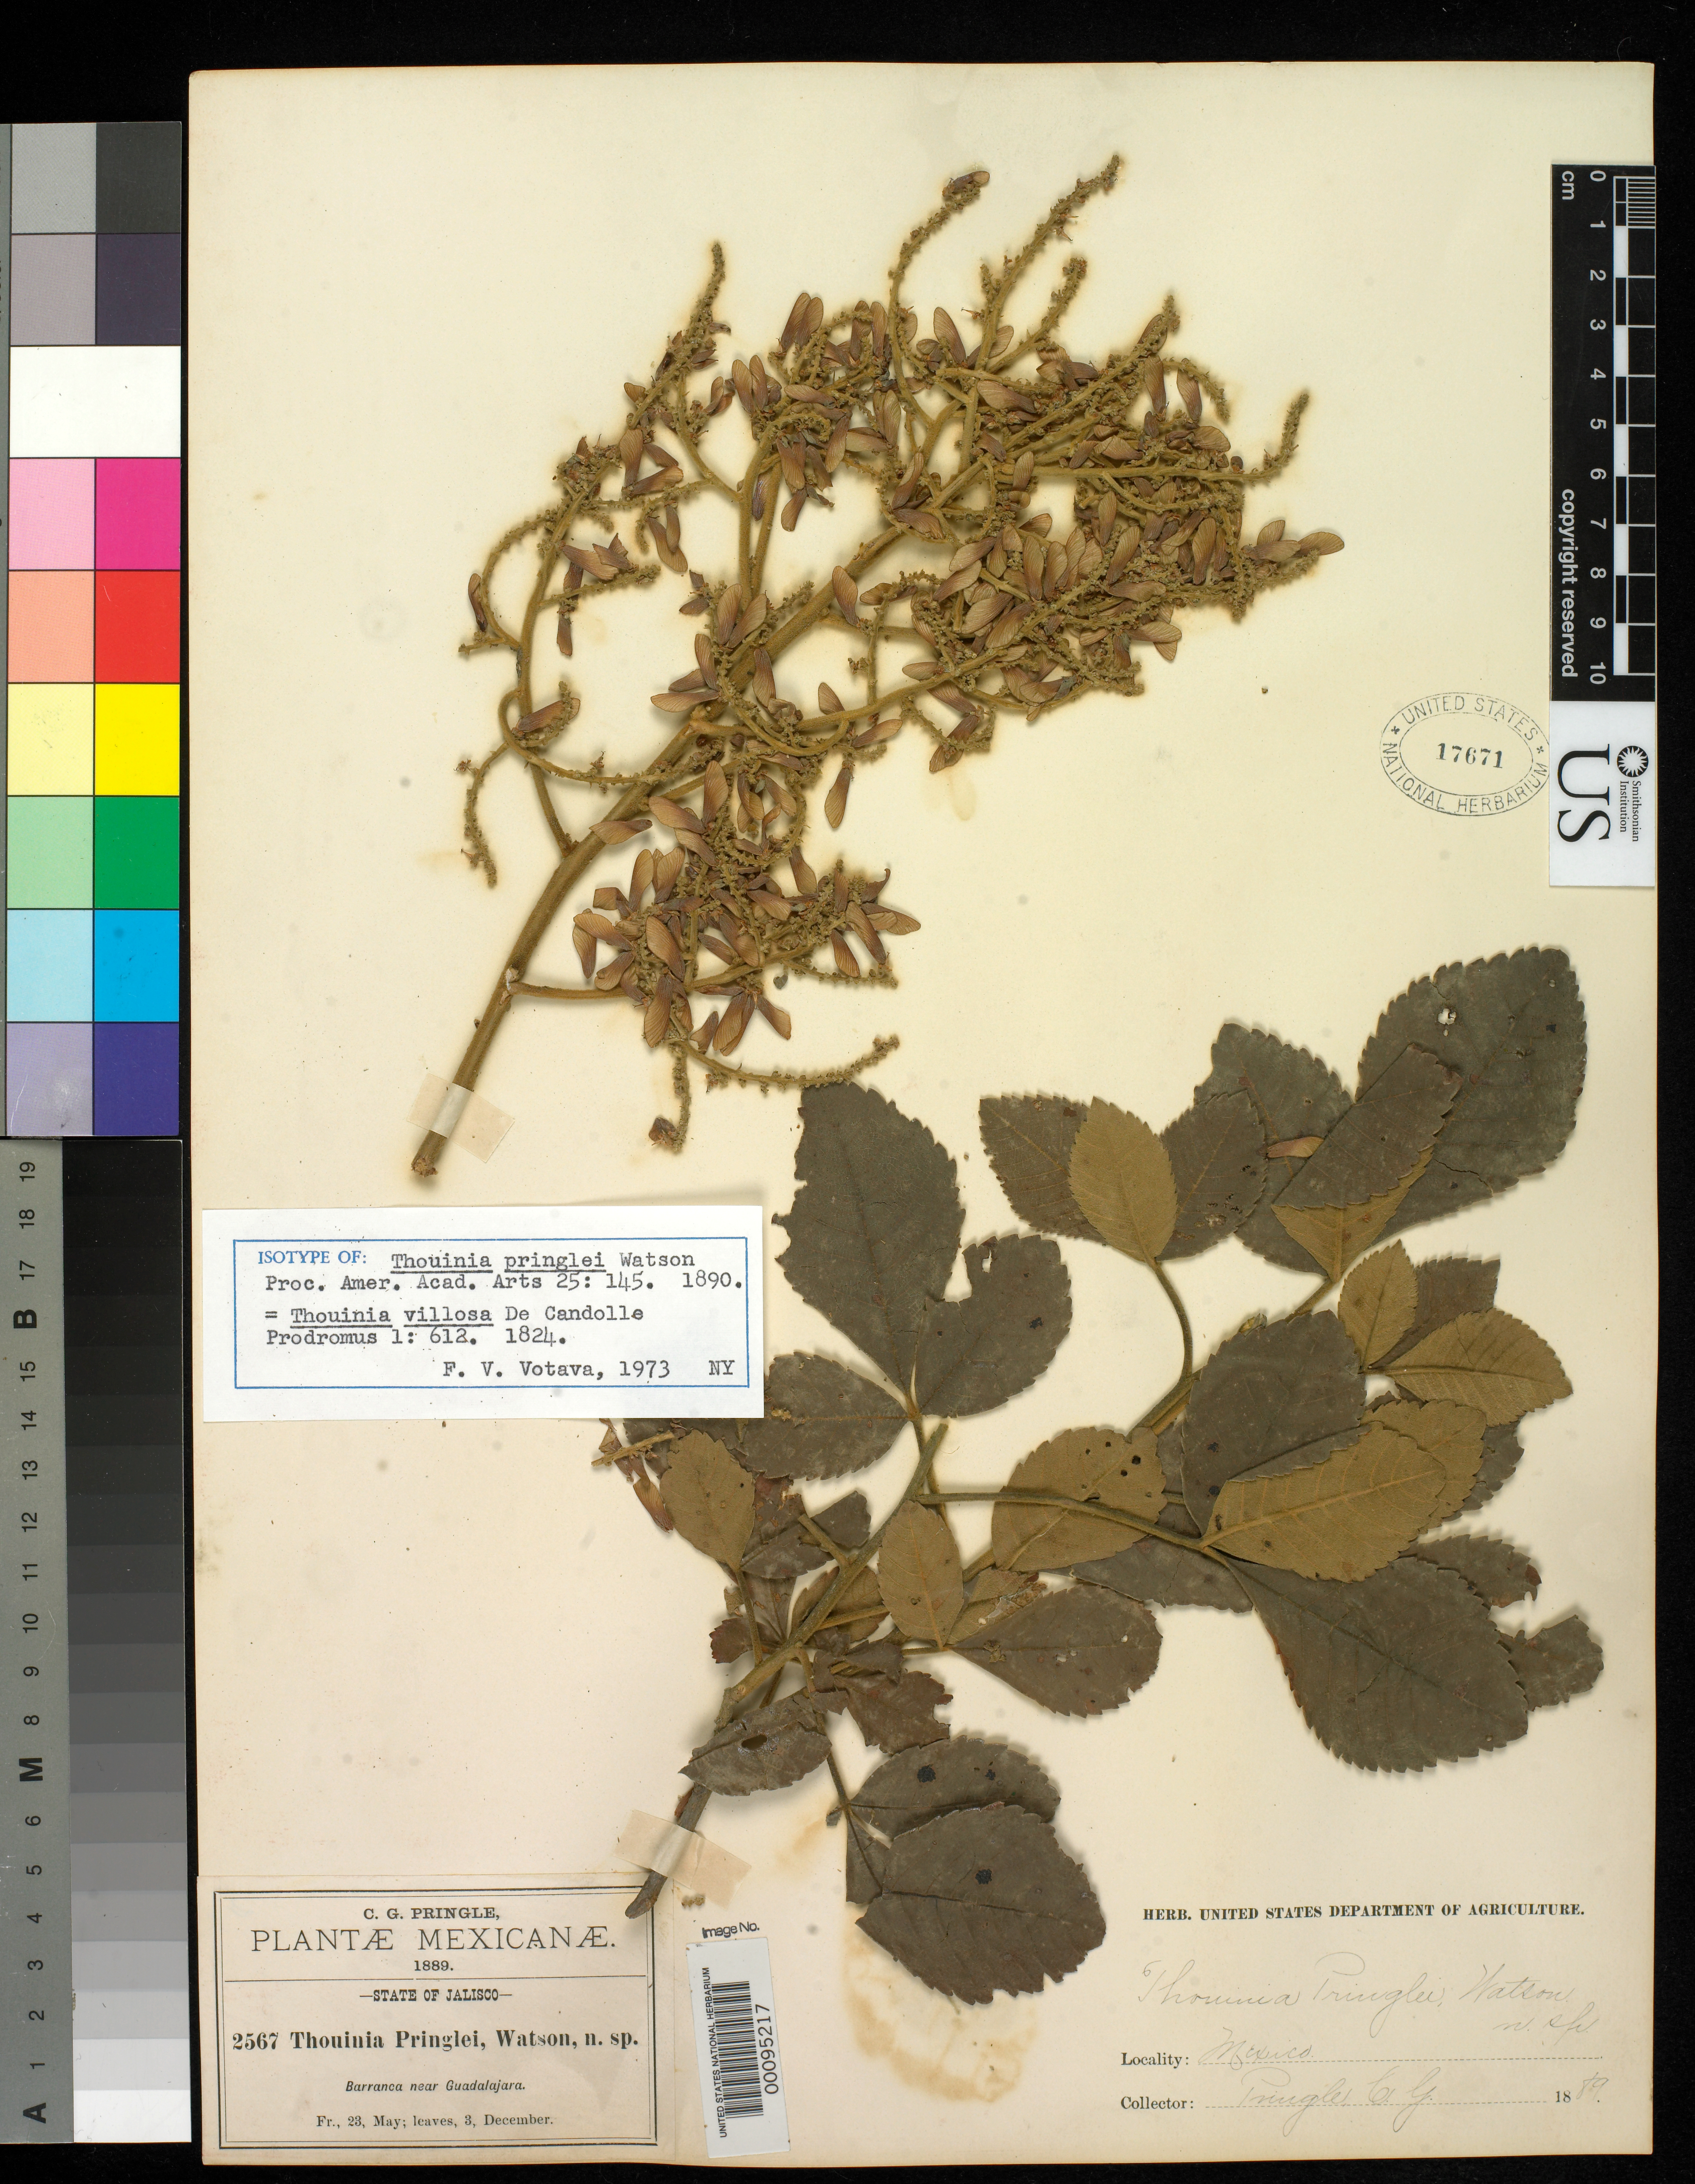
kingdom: Plantae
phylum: Tracheophyta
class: Magnoliopsida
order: Sapindales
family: Sapindaceae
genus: Thouinia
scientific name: Thouinia pringlei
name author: S. Watson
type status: Isotype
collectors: C. G. Pringle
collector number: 2567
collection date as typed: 23 May 1889 and 03 Dec 1889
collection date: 1889-05-23,1889-12-03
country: Mexico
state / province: Jalisco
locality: Near Guadalajara.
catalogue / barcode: US 17671